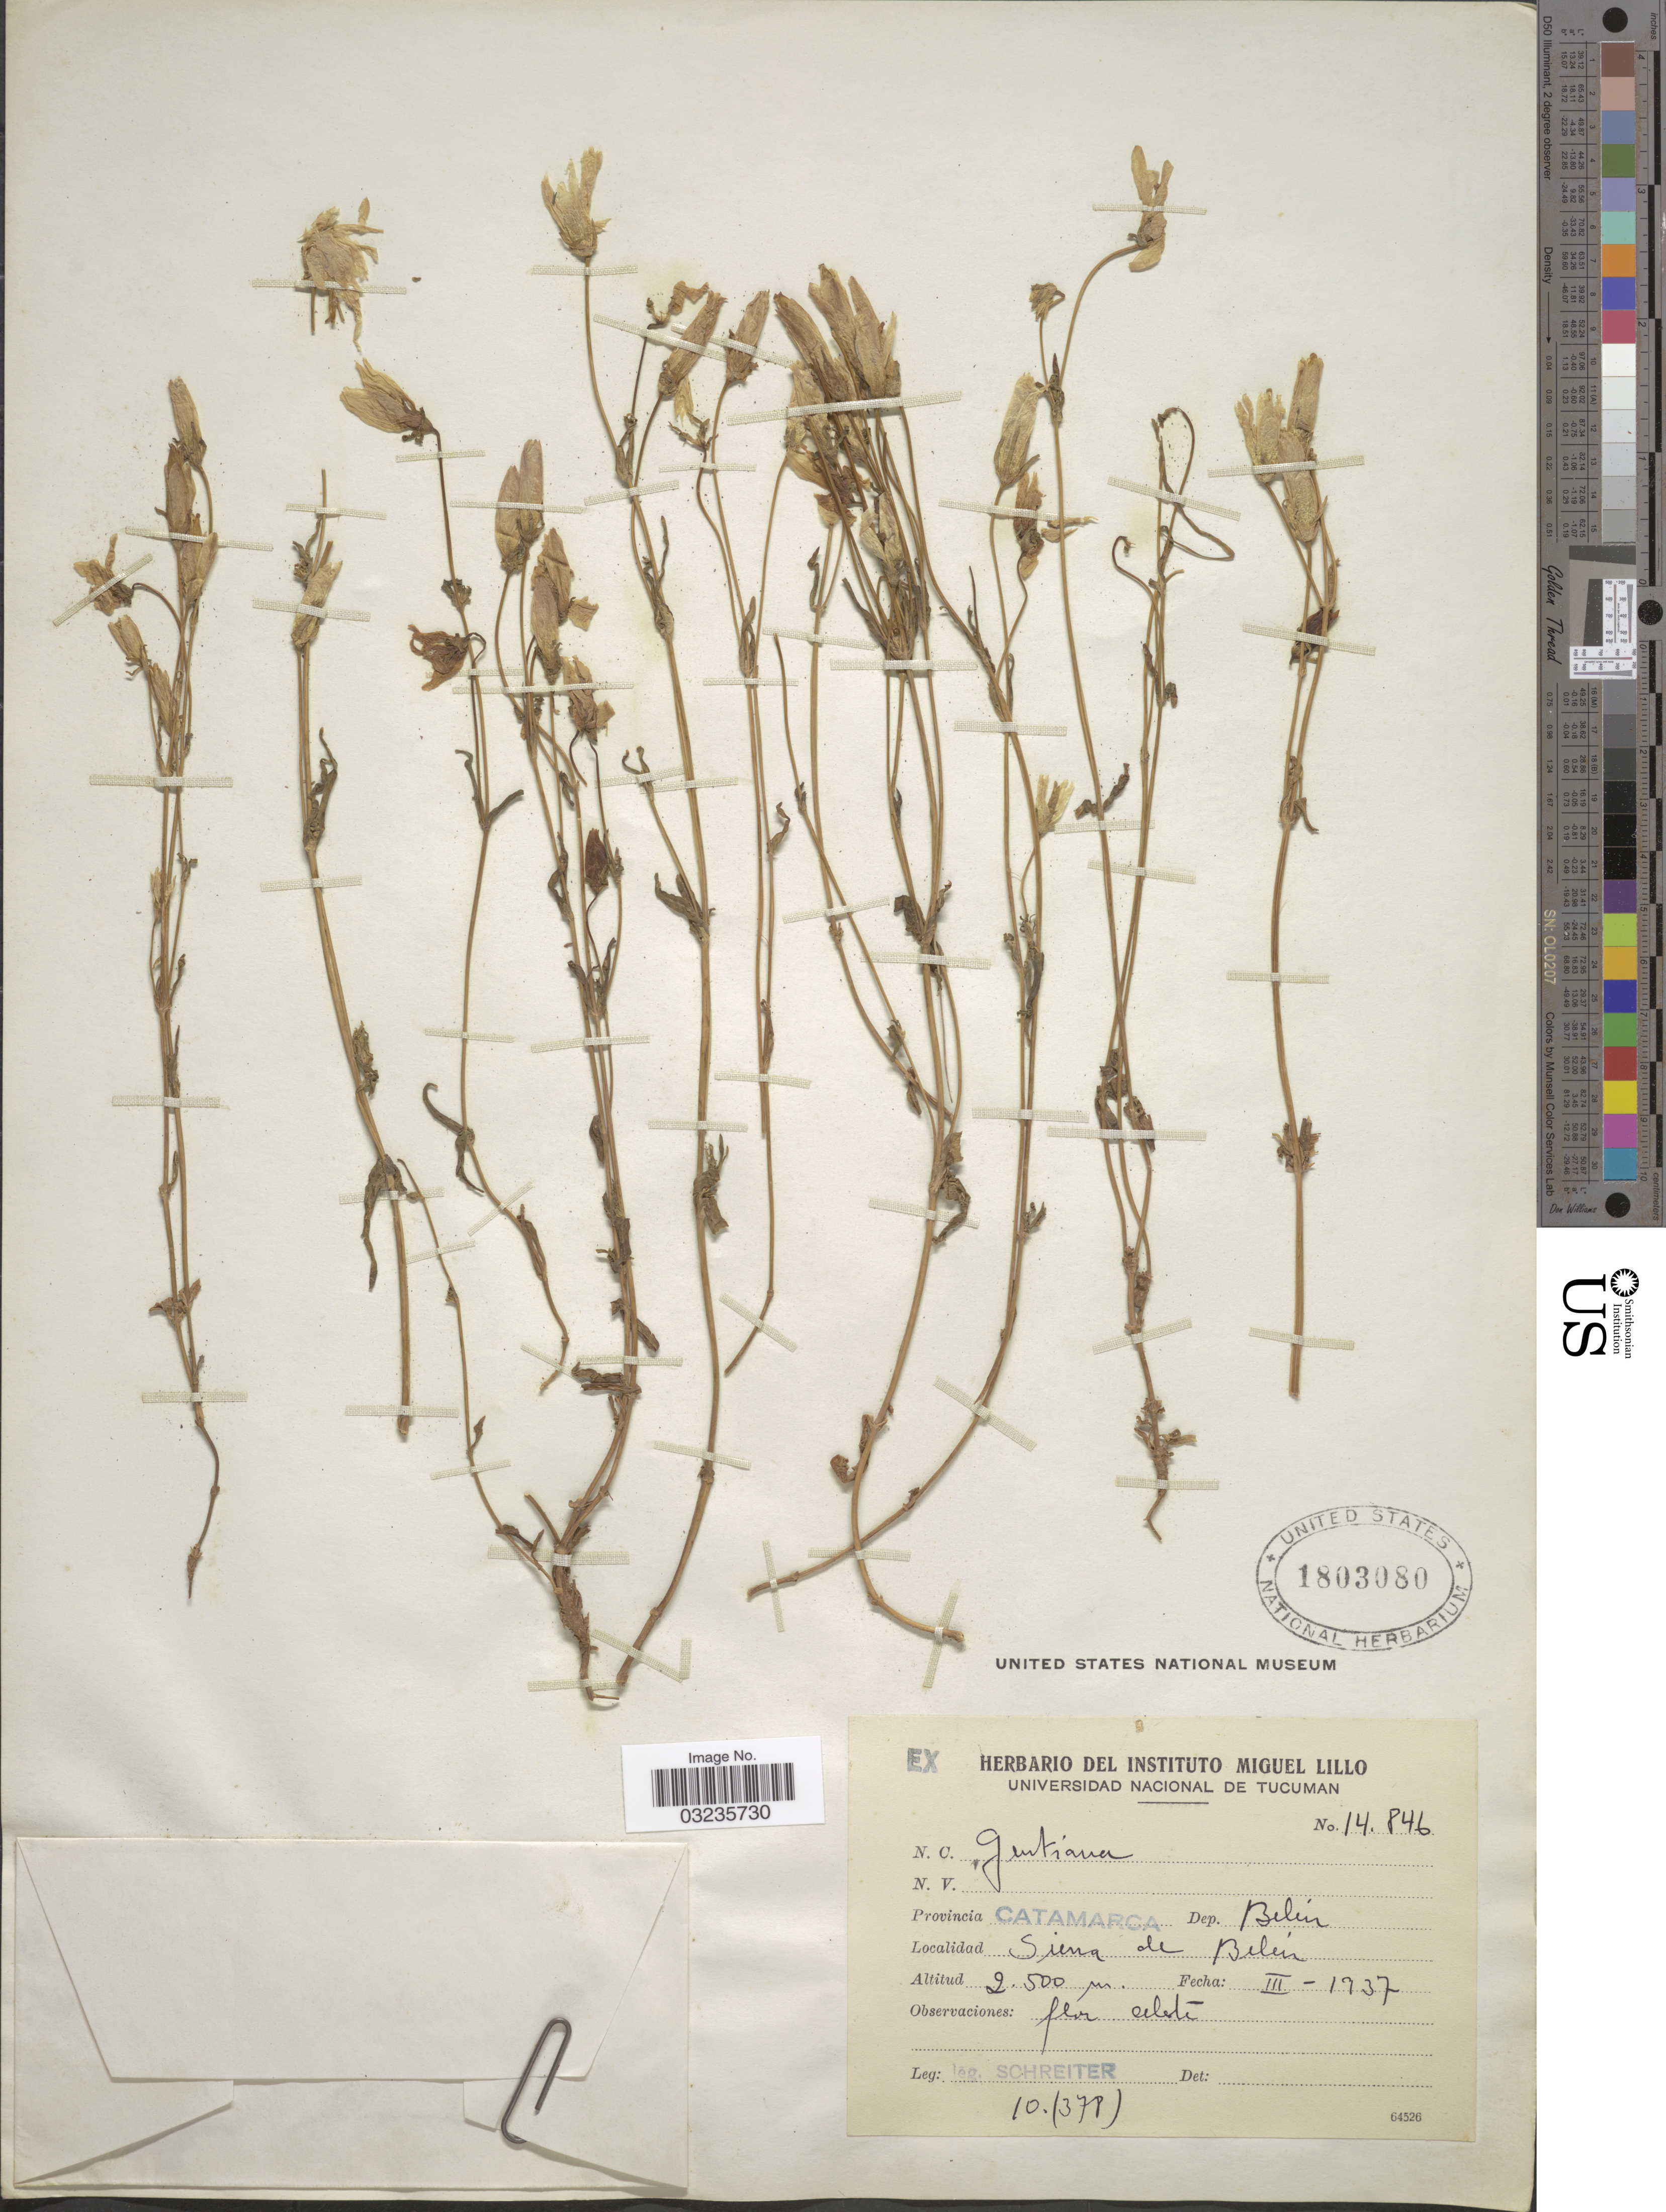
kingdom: Plantae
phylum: Tracheophyta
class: Magnoliopsida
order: Gentianales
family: Gentianaceae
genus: Gentiana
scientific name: Gentiana sp.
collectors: -. Schreiter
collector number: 10(378)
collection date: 1937-03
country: Argentina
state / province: Catamarca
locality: Dep. Belén. Sierra de Belén.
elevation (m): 2500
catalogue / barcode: US 1803080